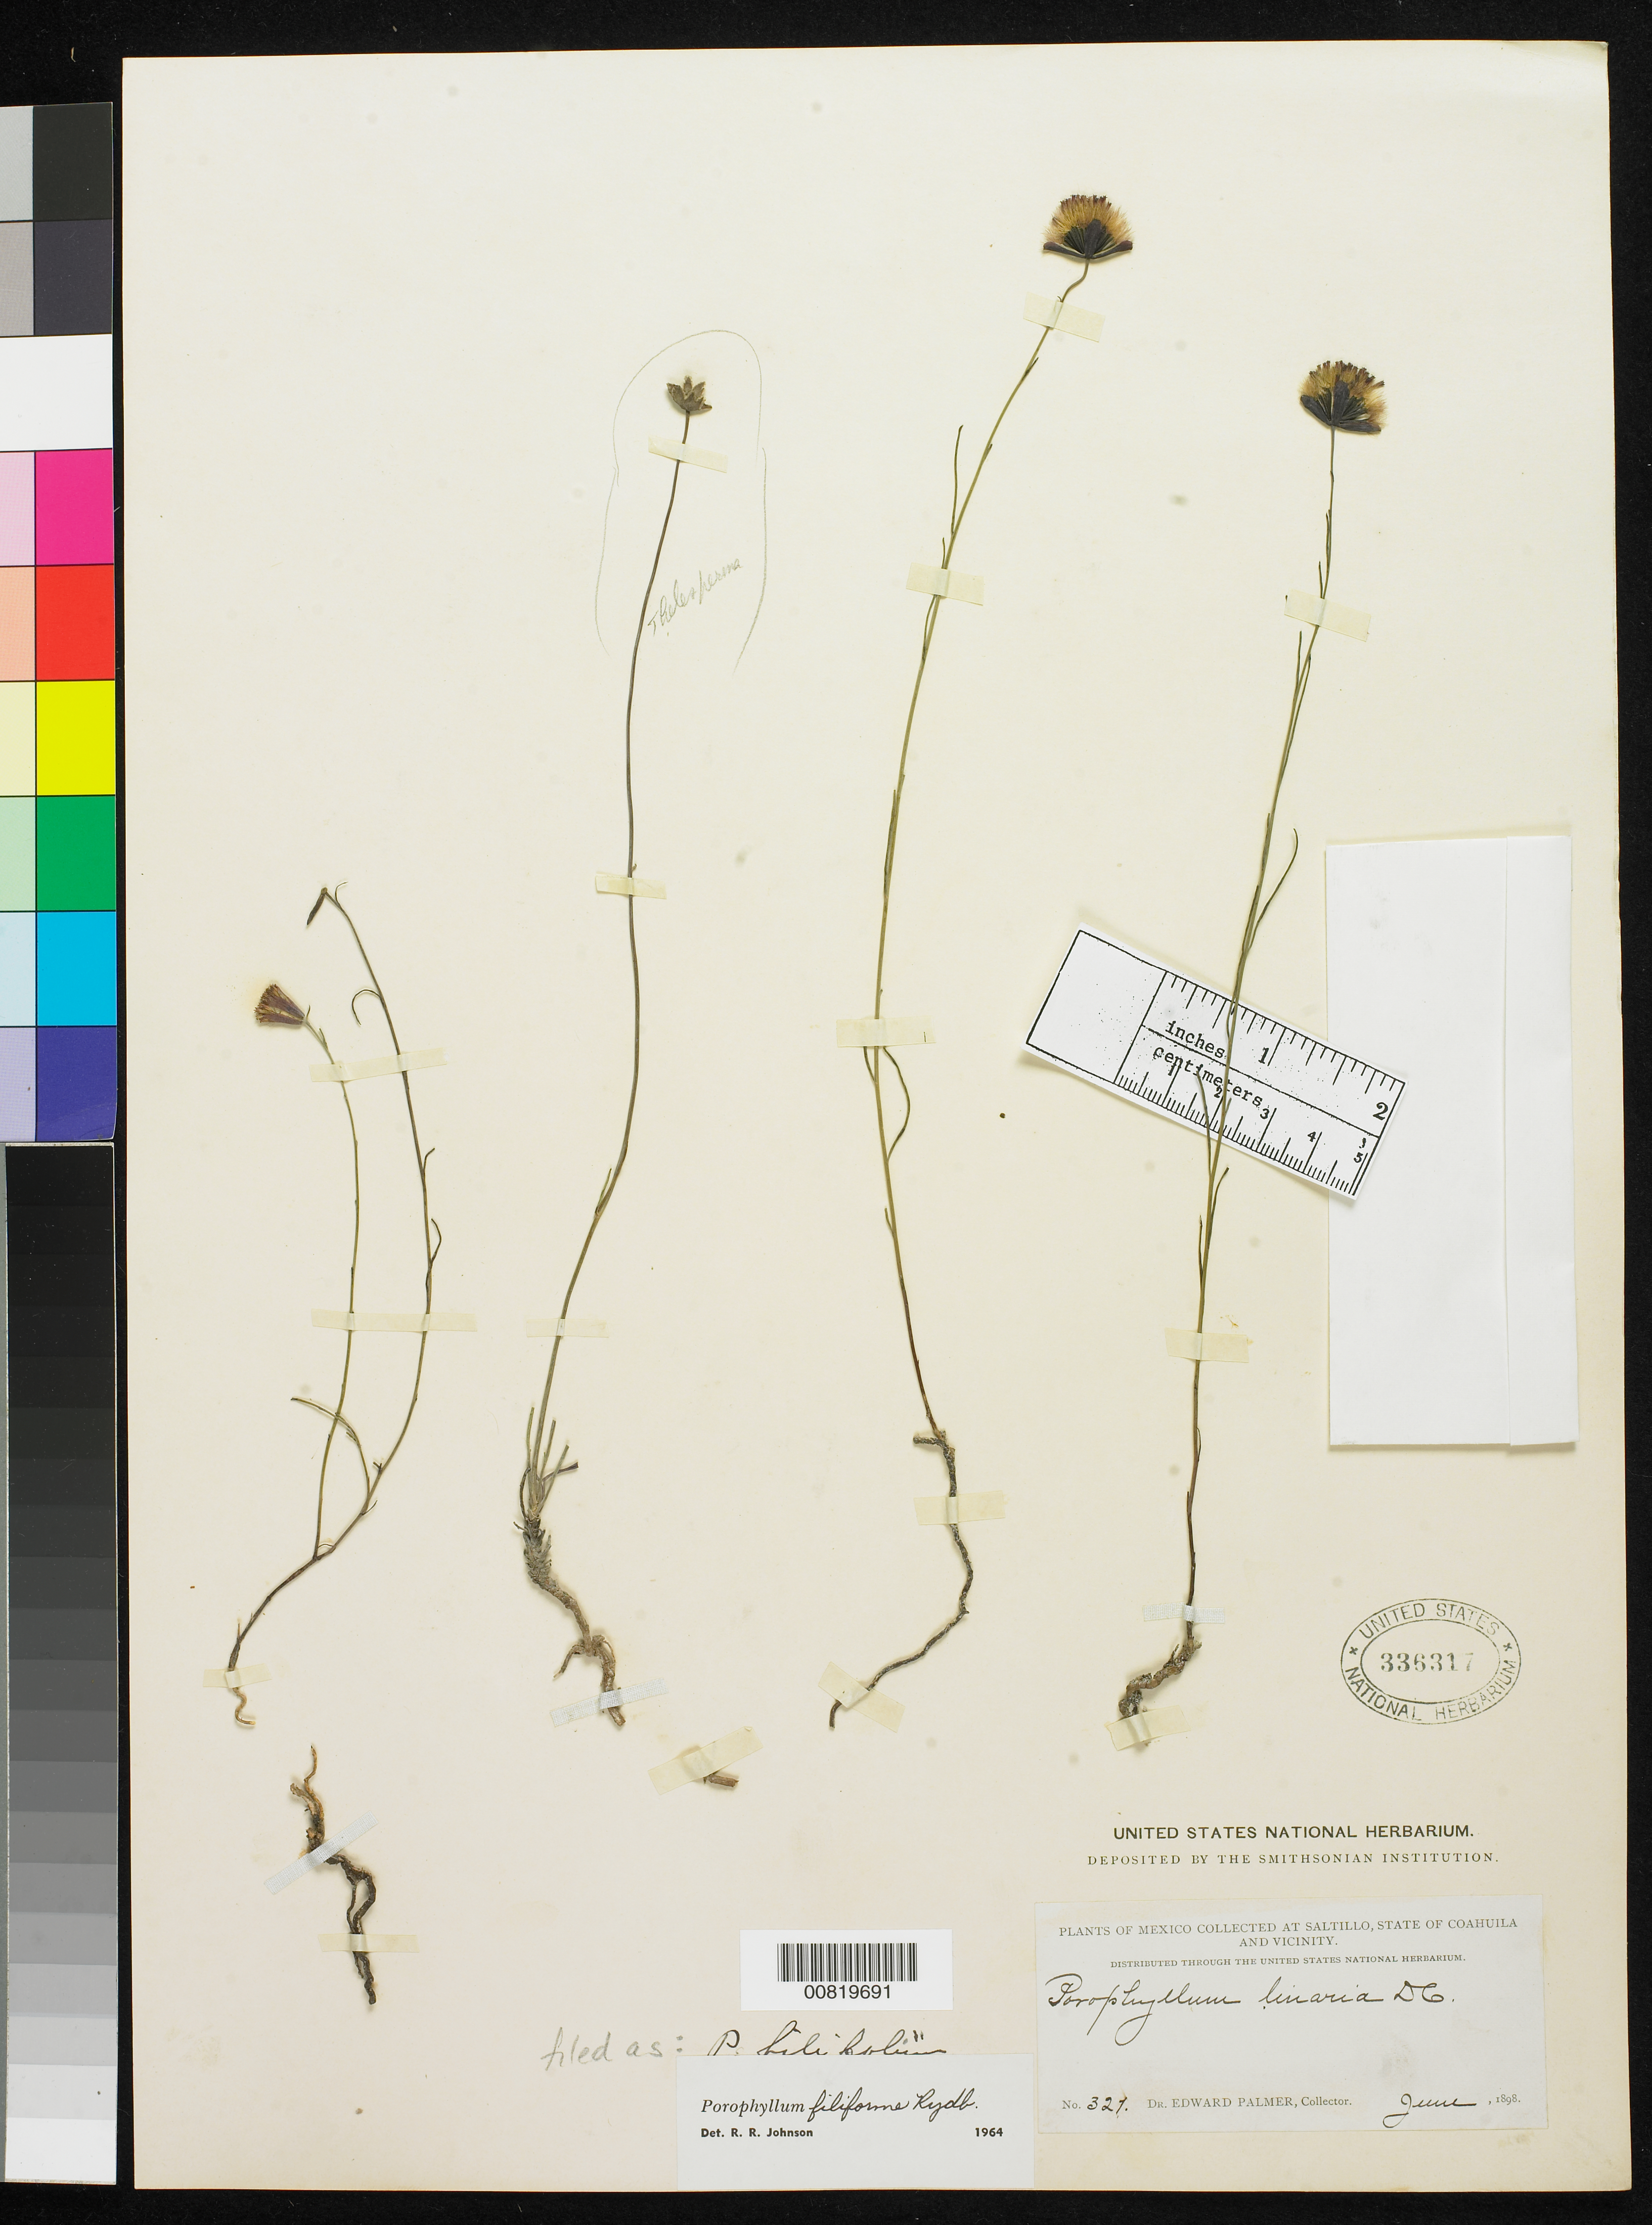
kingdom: Plantae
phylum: Tracheophyta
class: Magnoliopsida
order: Asterales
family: Asteraceae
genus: Porophyllum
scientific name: Porophyllum filifolium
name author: A. Gray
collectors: E. Palmer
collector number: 321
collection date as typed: Jun 1898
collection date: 1898-06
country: Mexico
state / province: Coahuila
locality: Saltillo, Coahuila and vicinity.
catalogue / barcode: US 336317